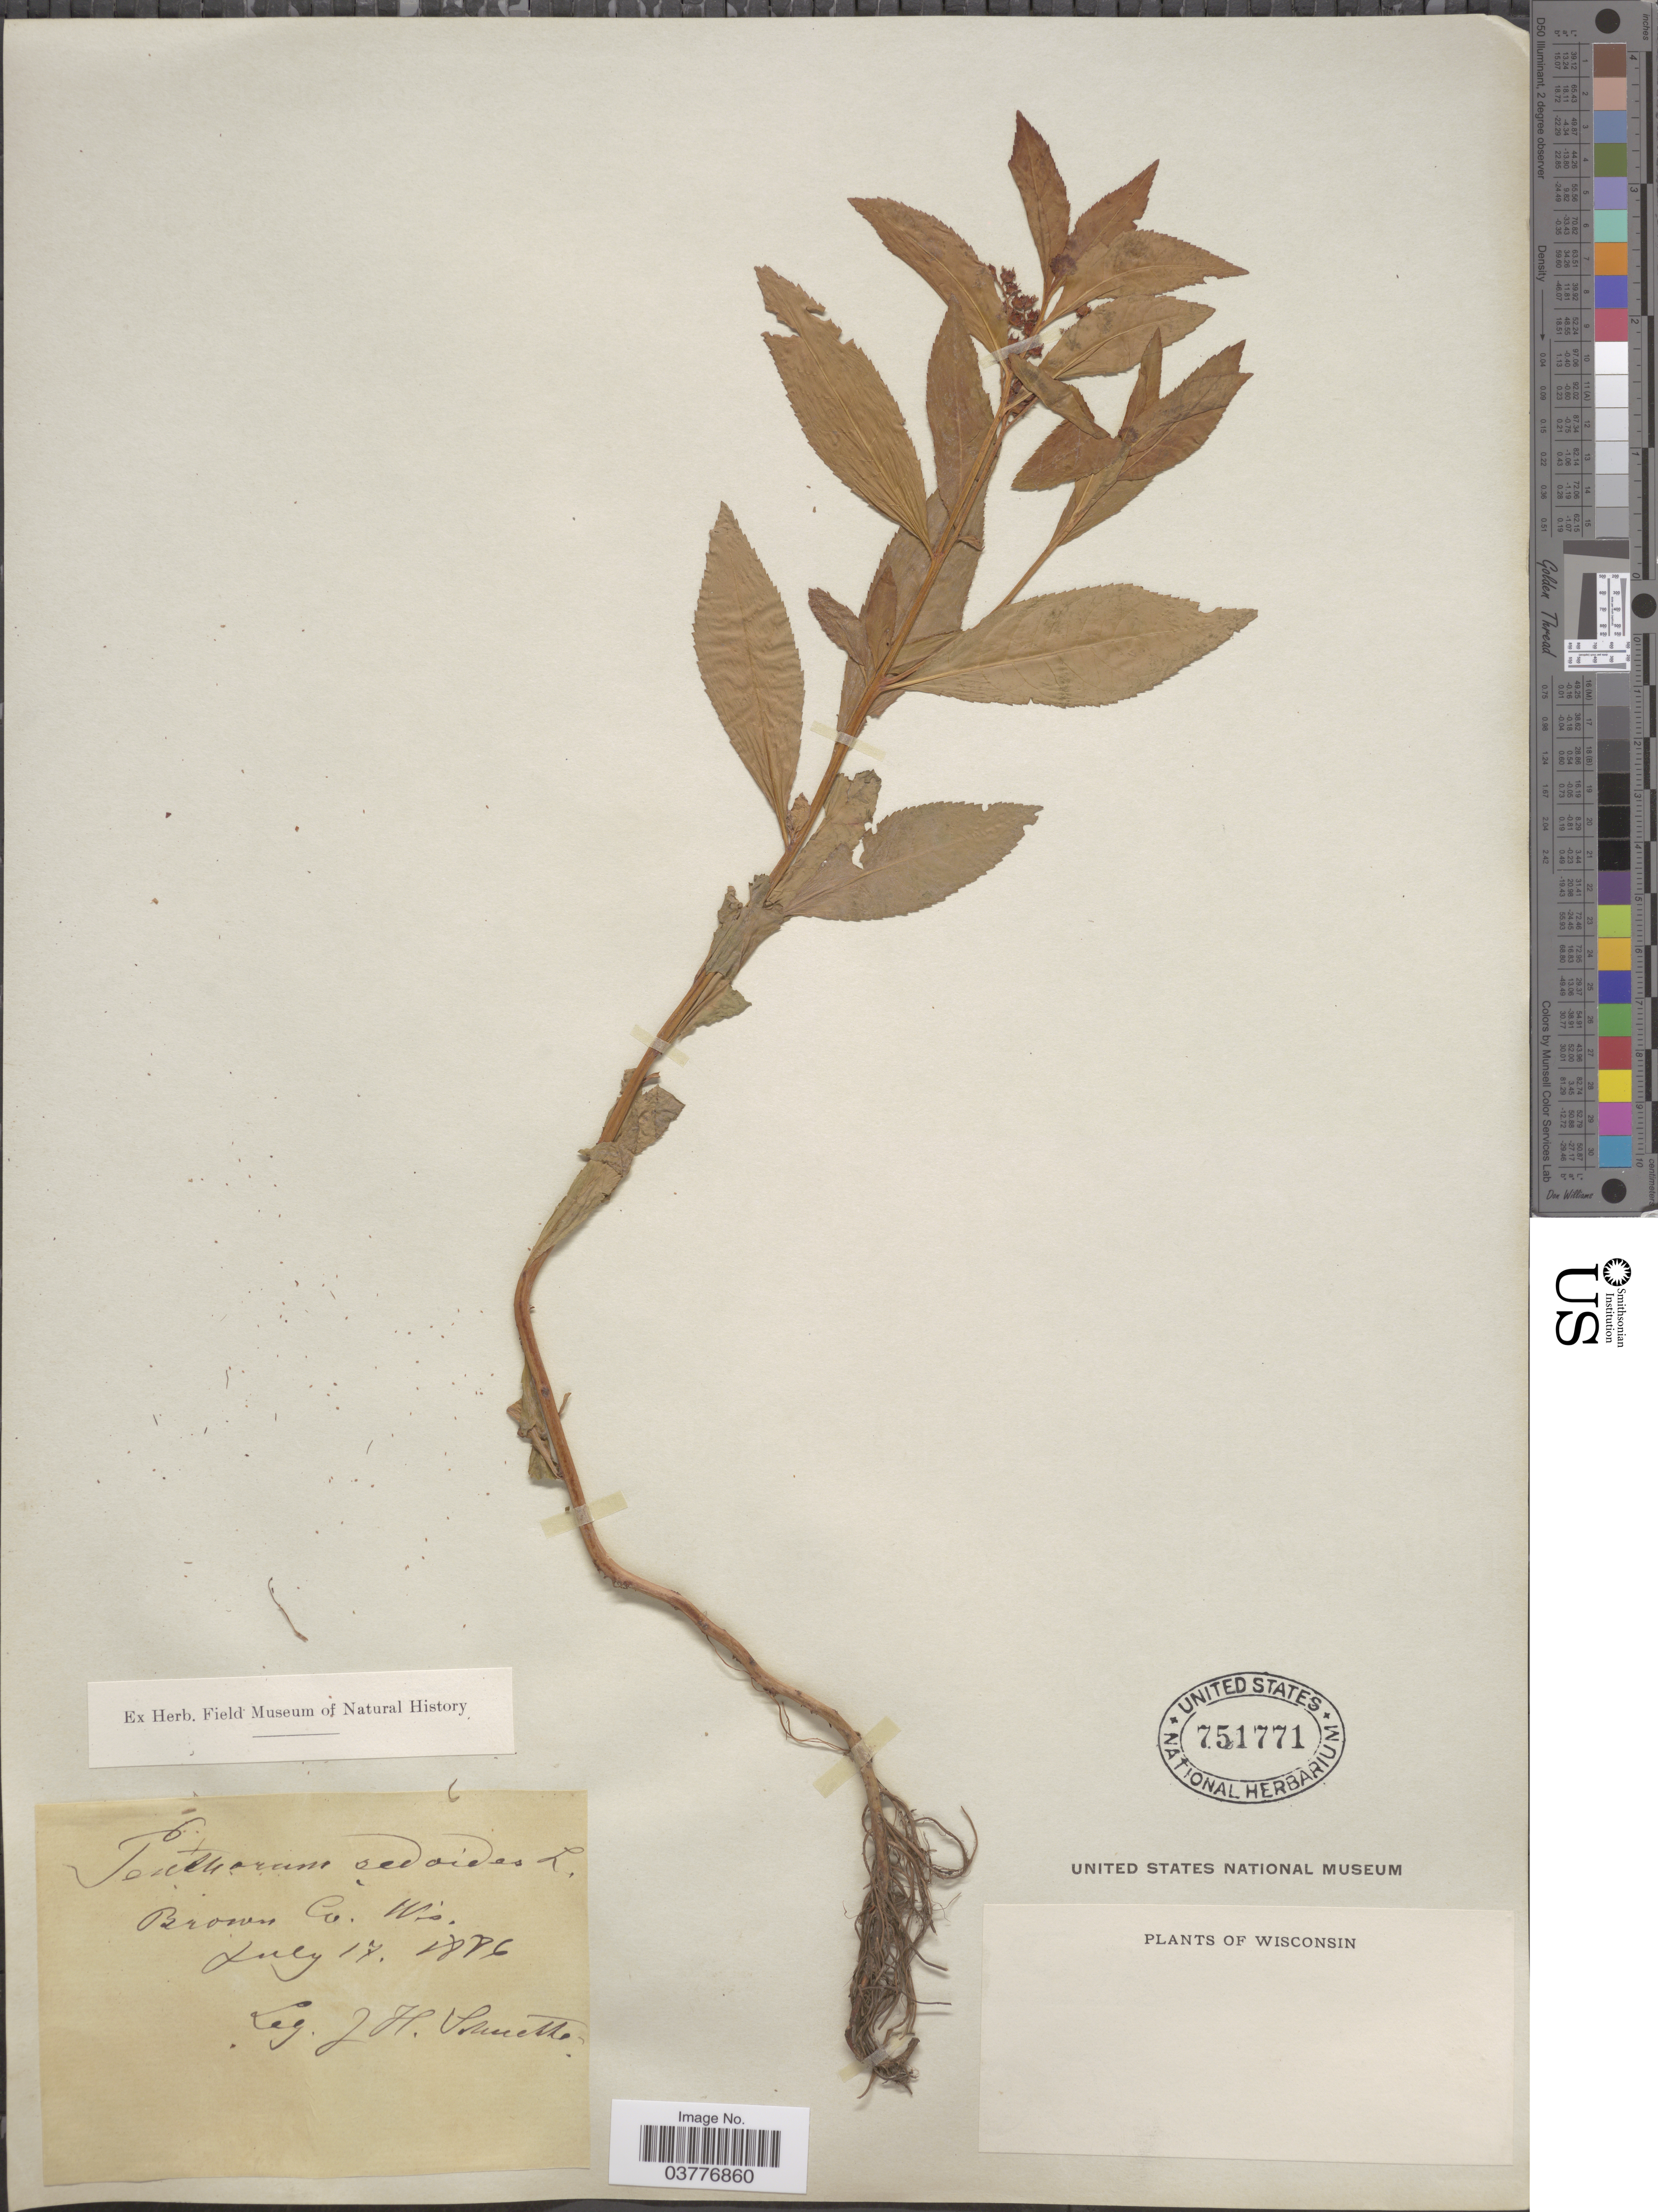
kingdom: Plantae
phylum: Tracheophyta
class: Magnoliopsida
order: Saxifragales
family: Penthoraceae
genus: Penthorum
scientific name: Penthorum sedoides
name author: L.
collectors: J. Schutte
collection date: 1886-07-17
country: United States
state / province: Missouri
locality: Brown Co.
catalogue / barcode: US 751771